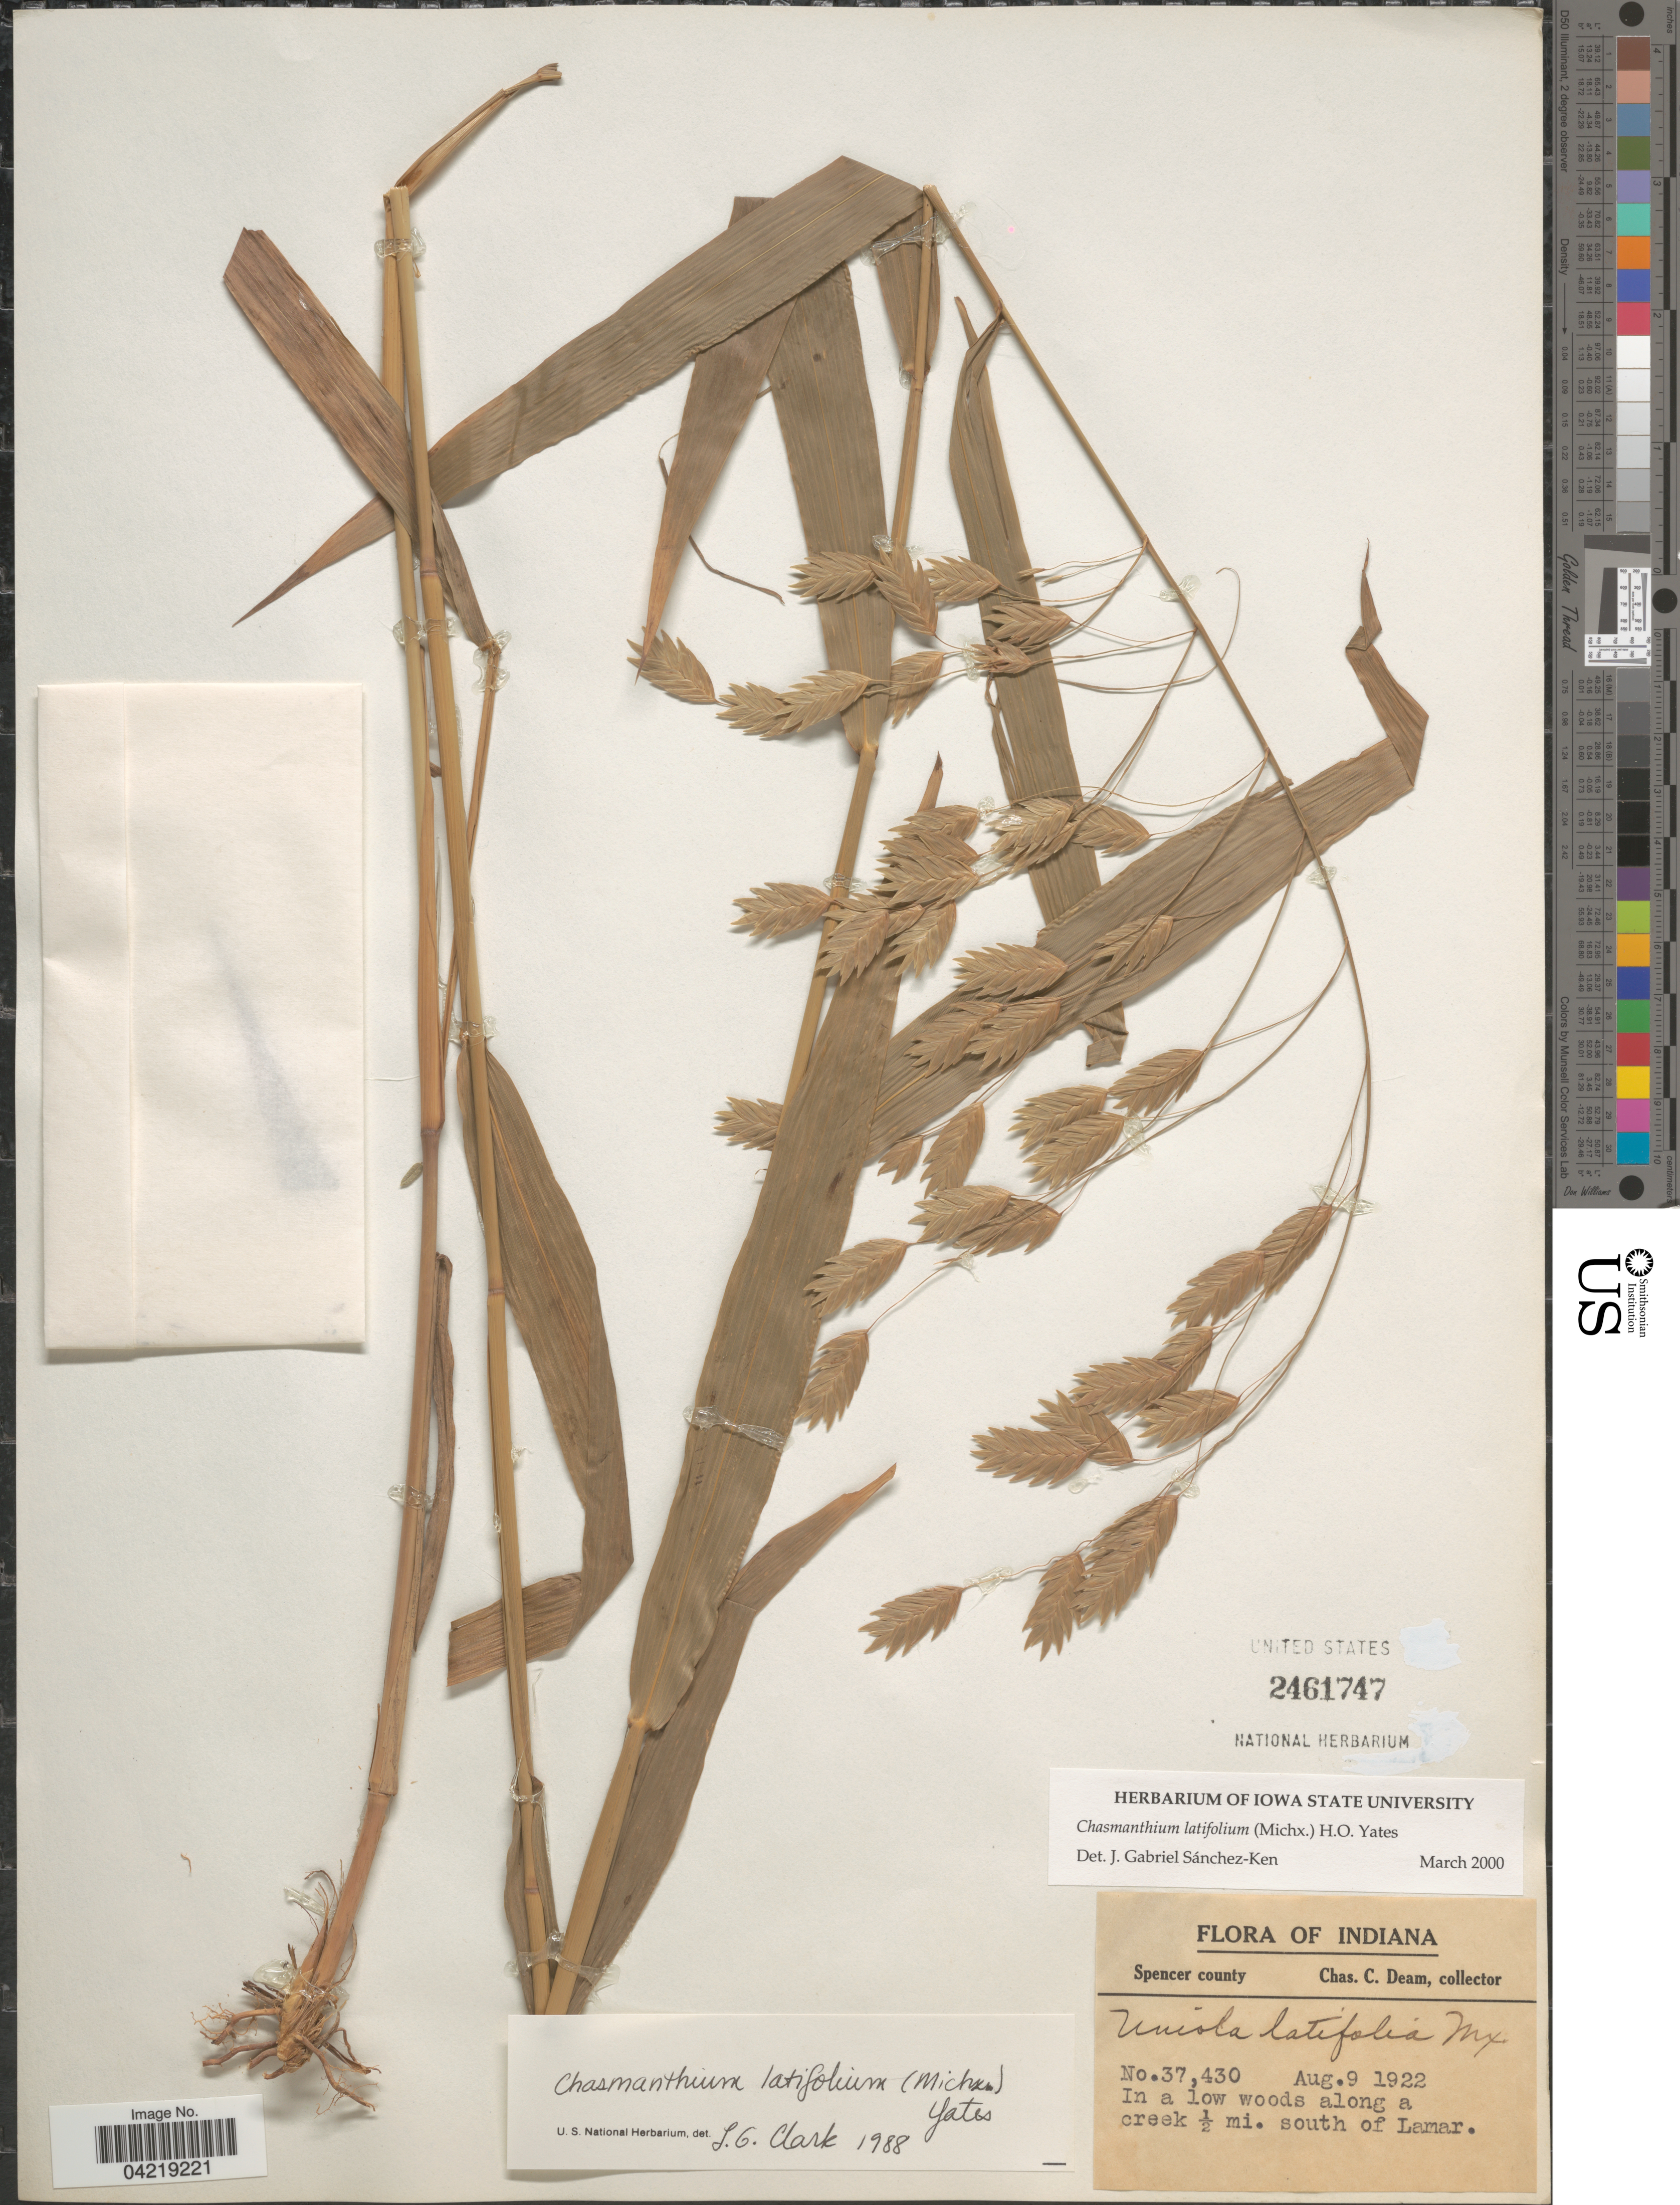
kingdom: Plantae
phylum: Tracheophyta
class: Liliopsida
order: Poales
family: Poaceae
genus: Chasmanthium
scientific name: Chasmanthium latifolium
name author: (Michx.) H.O. Yates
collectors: C. C. Deam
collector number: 37430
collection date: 1922-08-09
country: United States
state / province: Indiana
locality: In a low woods along a creek ½ mi. south of Lamar.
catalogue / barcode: US 2461747